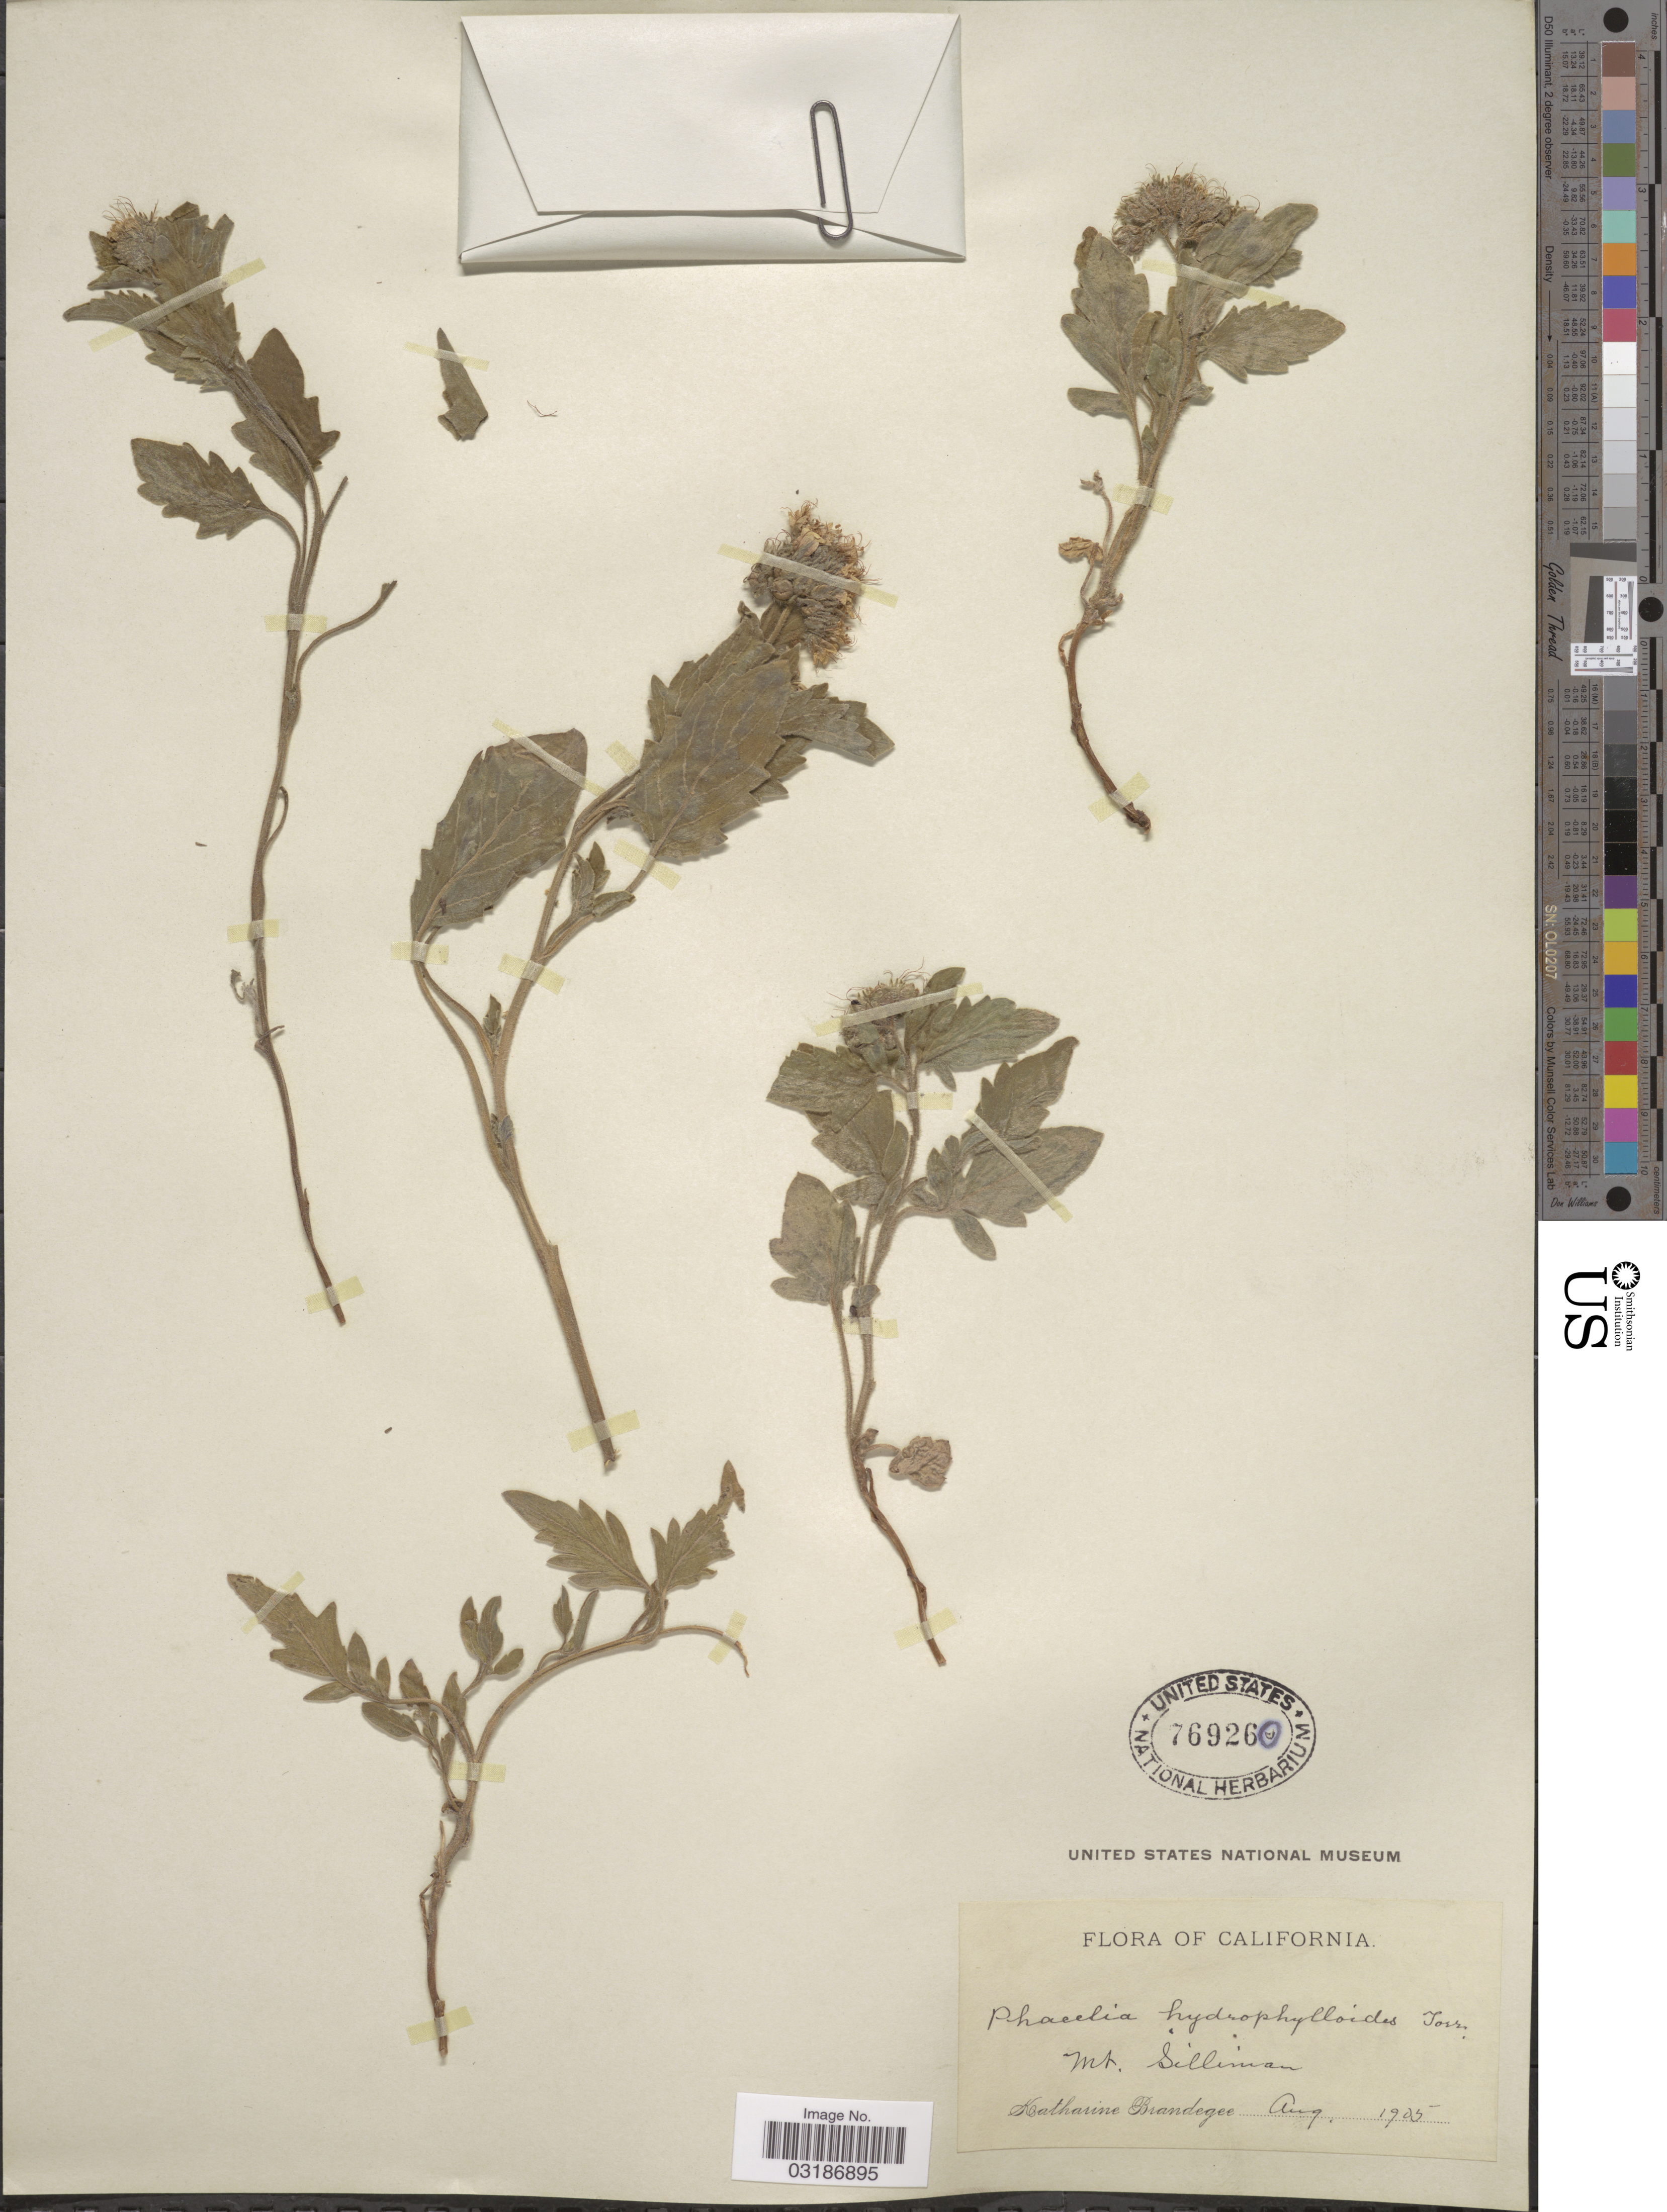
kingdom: Plantae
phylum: Tracheophyta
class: Magnoliopsida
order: Boraginales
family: Hydrophyllaceae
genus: Phacelia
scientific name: Phacelia hydrophylloides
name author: Torr. & A. Gray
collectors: M. K. Brandegee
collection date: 1905-08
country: United States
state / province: California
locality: Mt. Silliman.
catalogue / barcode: US 769260